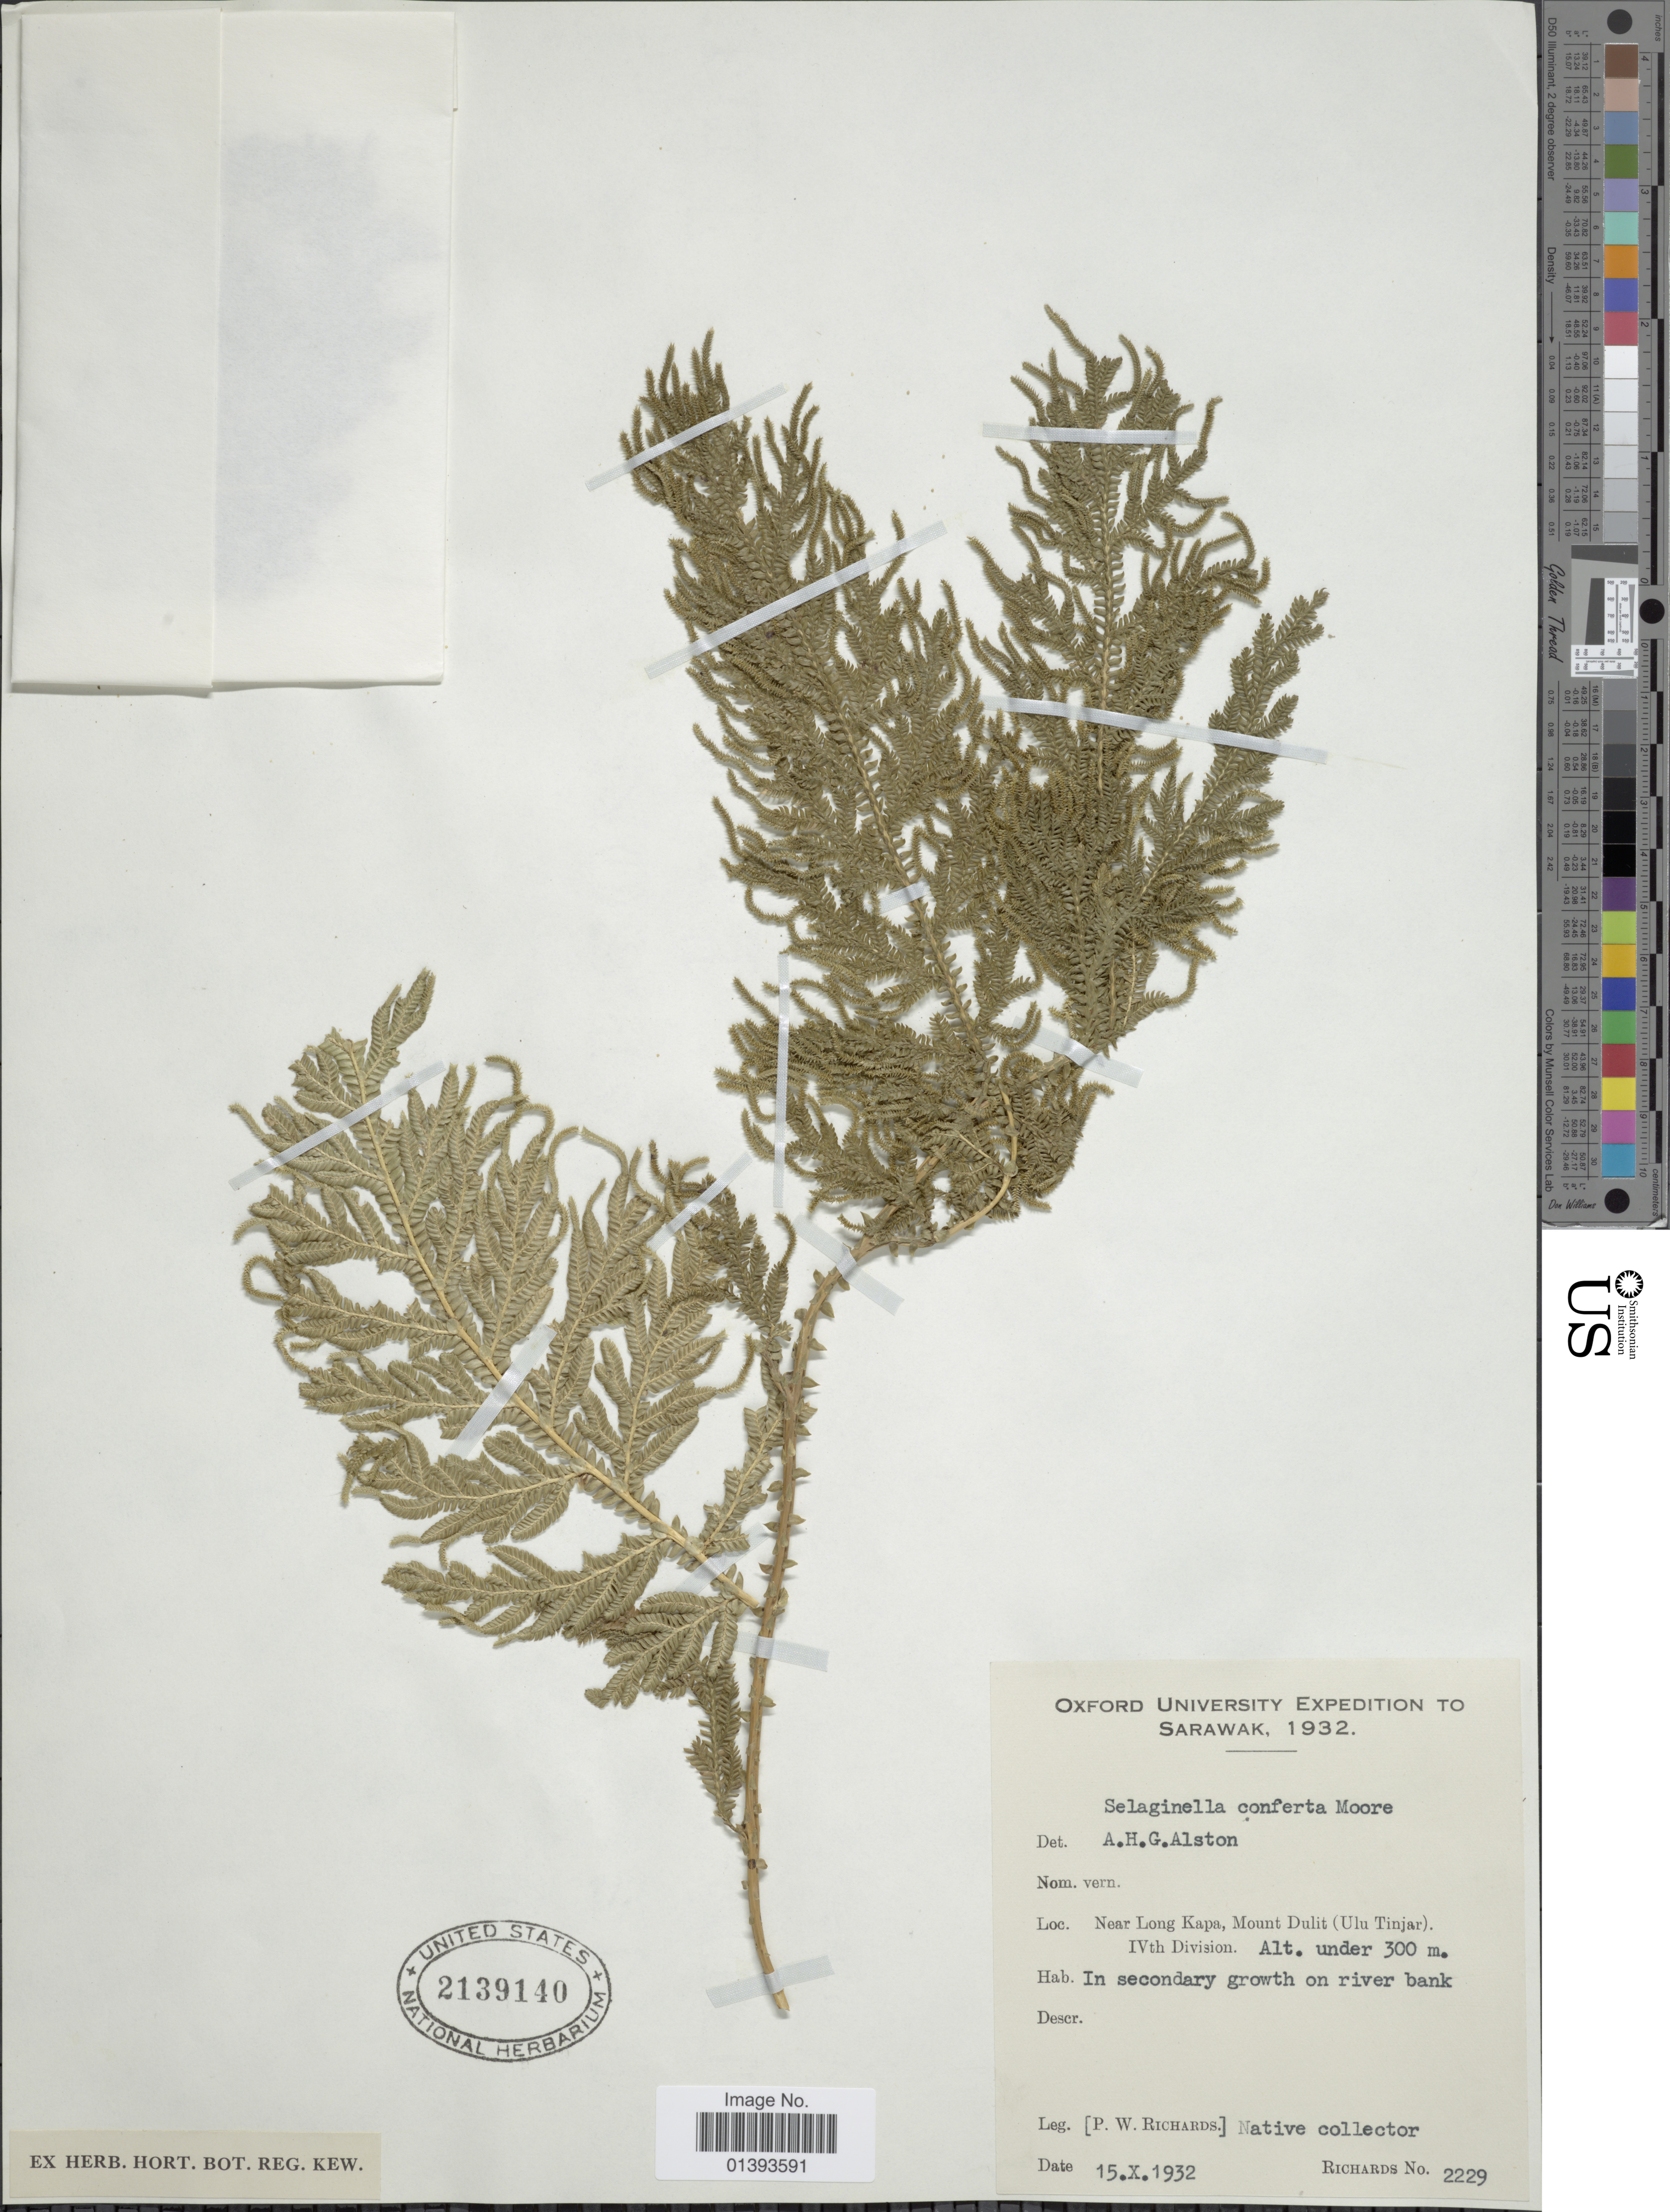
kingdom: Plantae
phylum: Tracheophyta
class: Lycopodiopsida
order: Selaginellales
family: Selaginellaceae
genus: Selaginella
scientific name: Selaginella conferta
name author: Baker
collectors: P. Richards & Native collector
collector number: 2229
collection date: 1932-10-15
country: Malaysia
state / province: Sarawak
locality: Near Long Kapa, Mount Dulit(Ulu Tinjar), IVth division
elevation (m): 300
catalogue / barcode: US 2139140